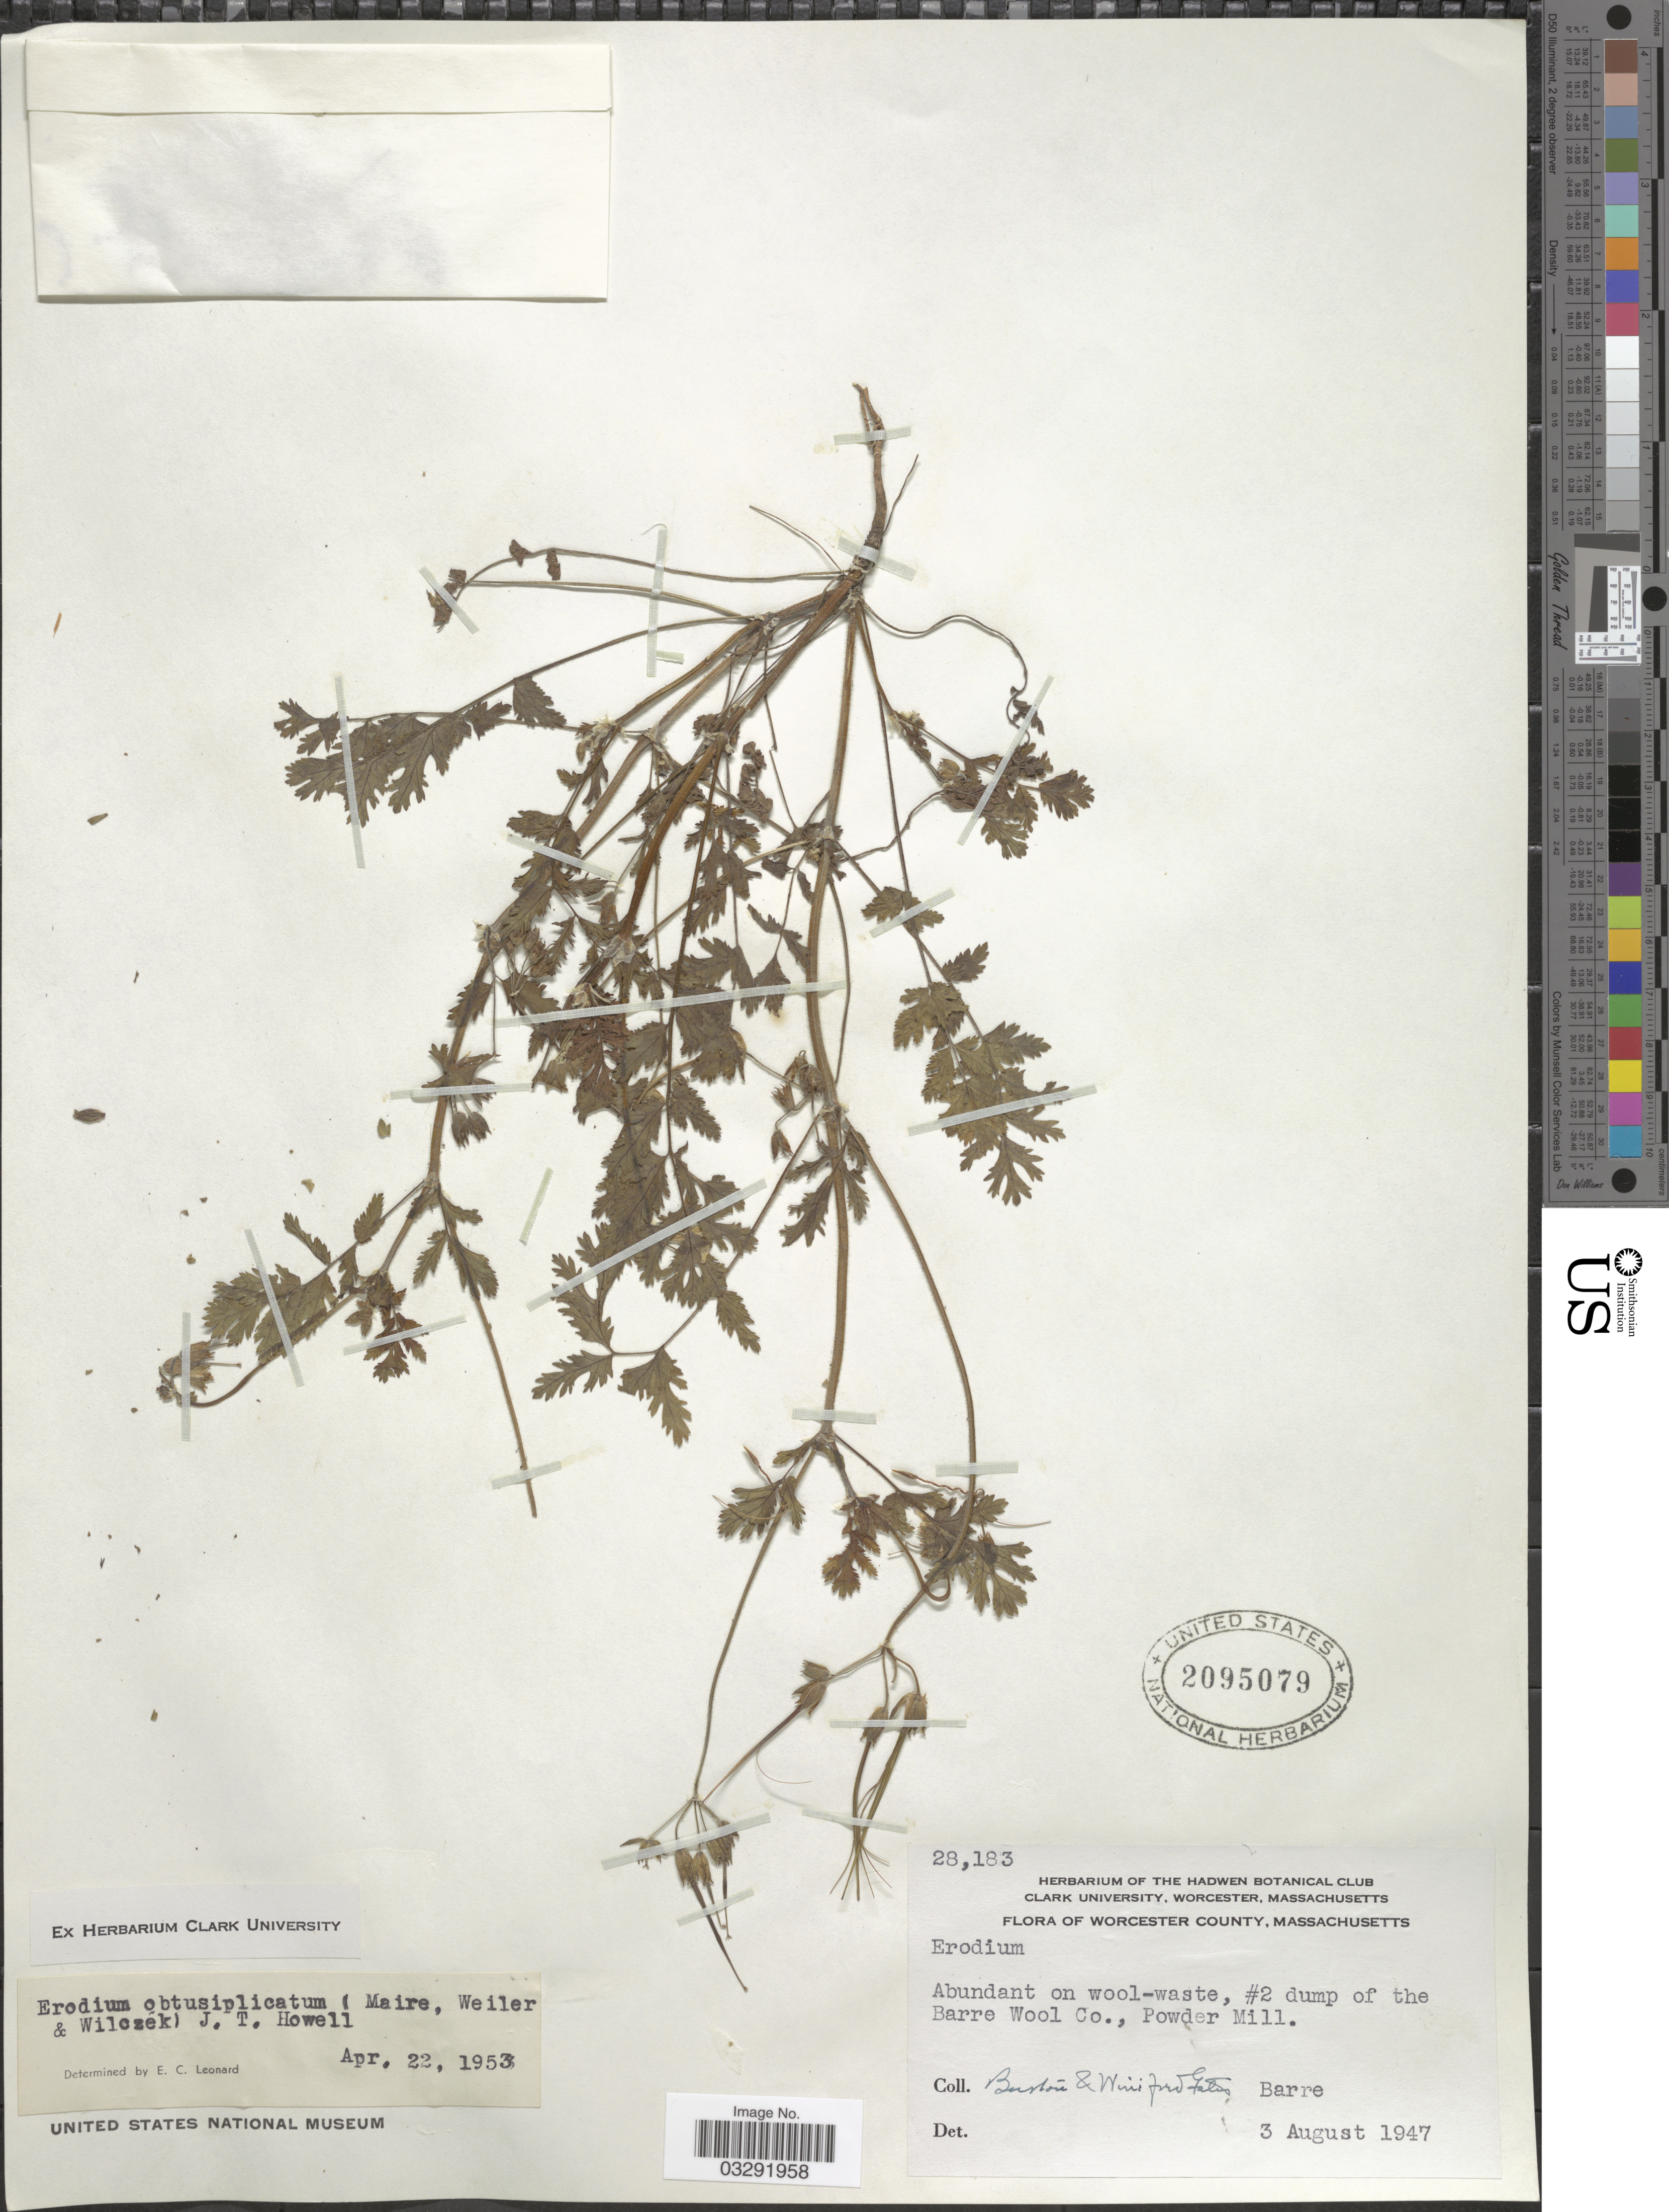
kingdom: Plantae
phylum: Tracheophyta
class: Magnoliopsida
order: Geraniales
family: Geraniaceae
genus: Erodium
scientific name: Erodium obtusiplicatum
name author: (Maire et al.) J.T. Howell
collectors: B. N. Gates & W. Gates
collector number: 28183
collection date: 1947-08-03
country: United States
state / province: Massachusetts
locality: Worcester County. #2 dump of the Barre Wool Co., Powder Mill. Barre.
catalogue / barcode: US 2095079